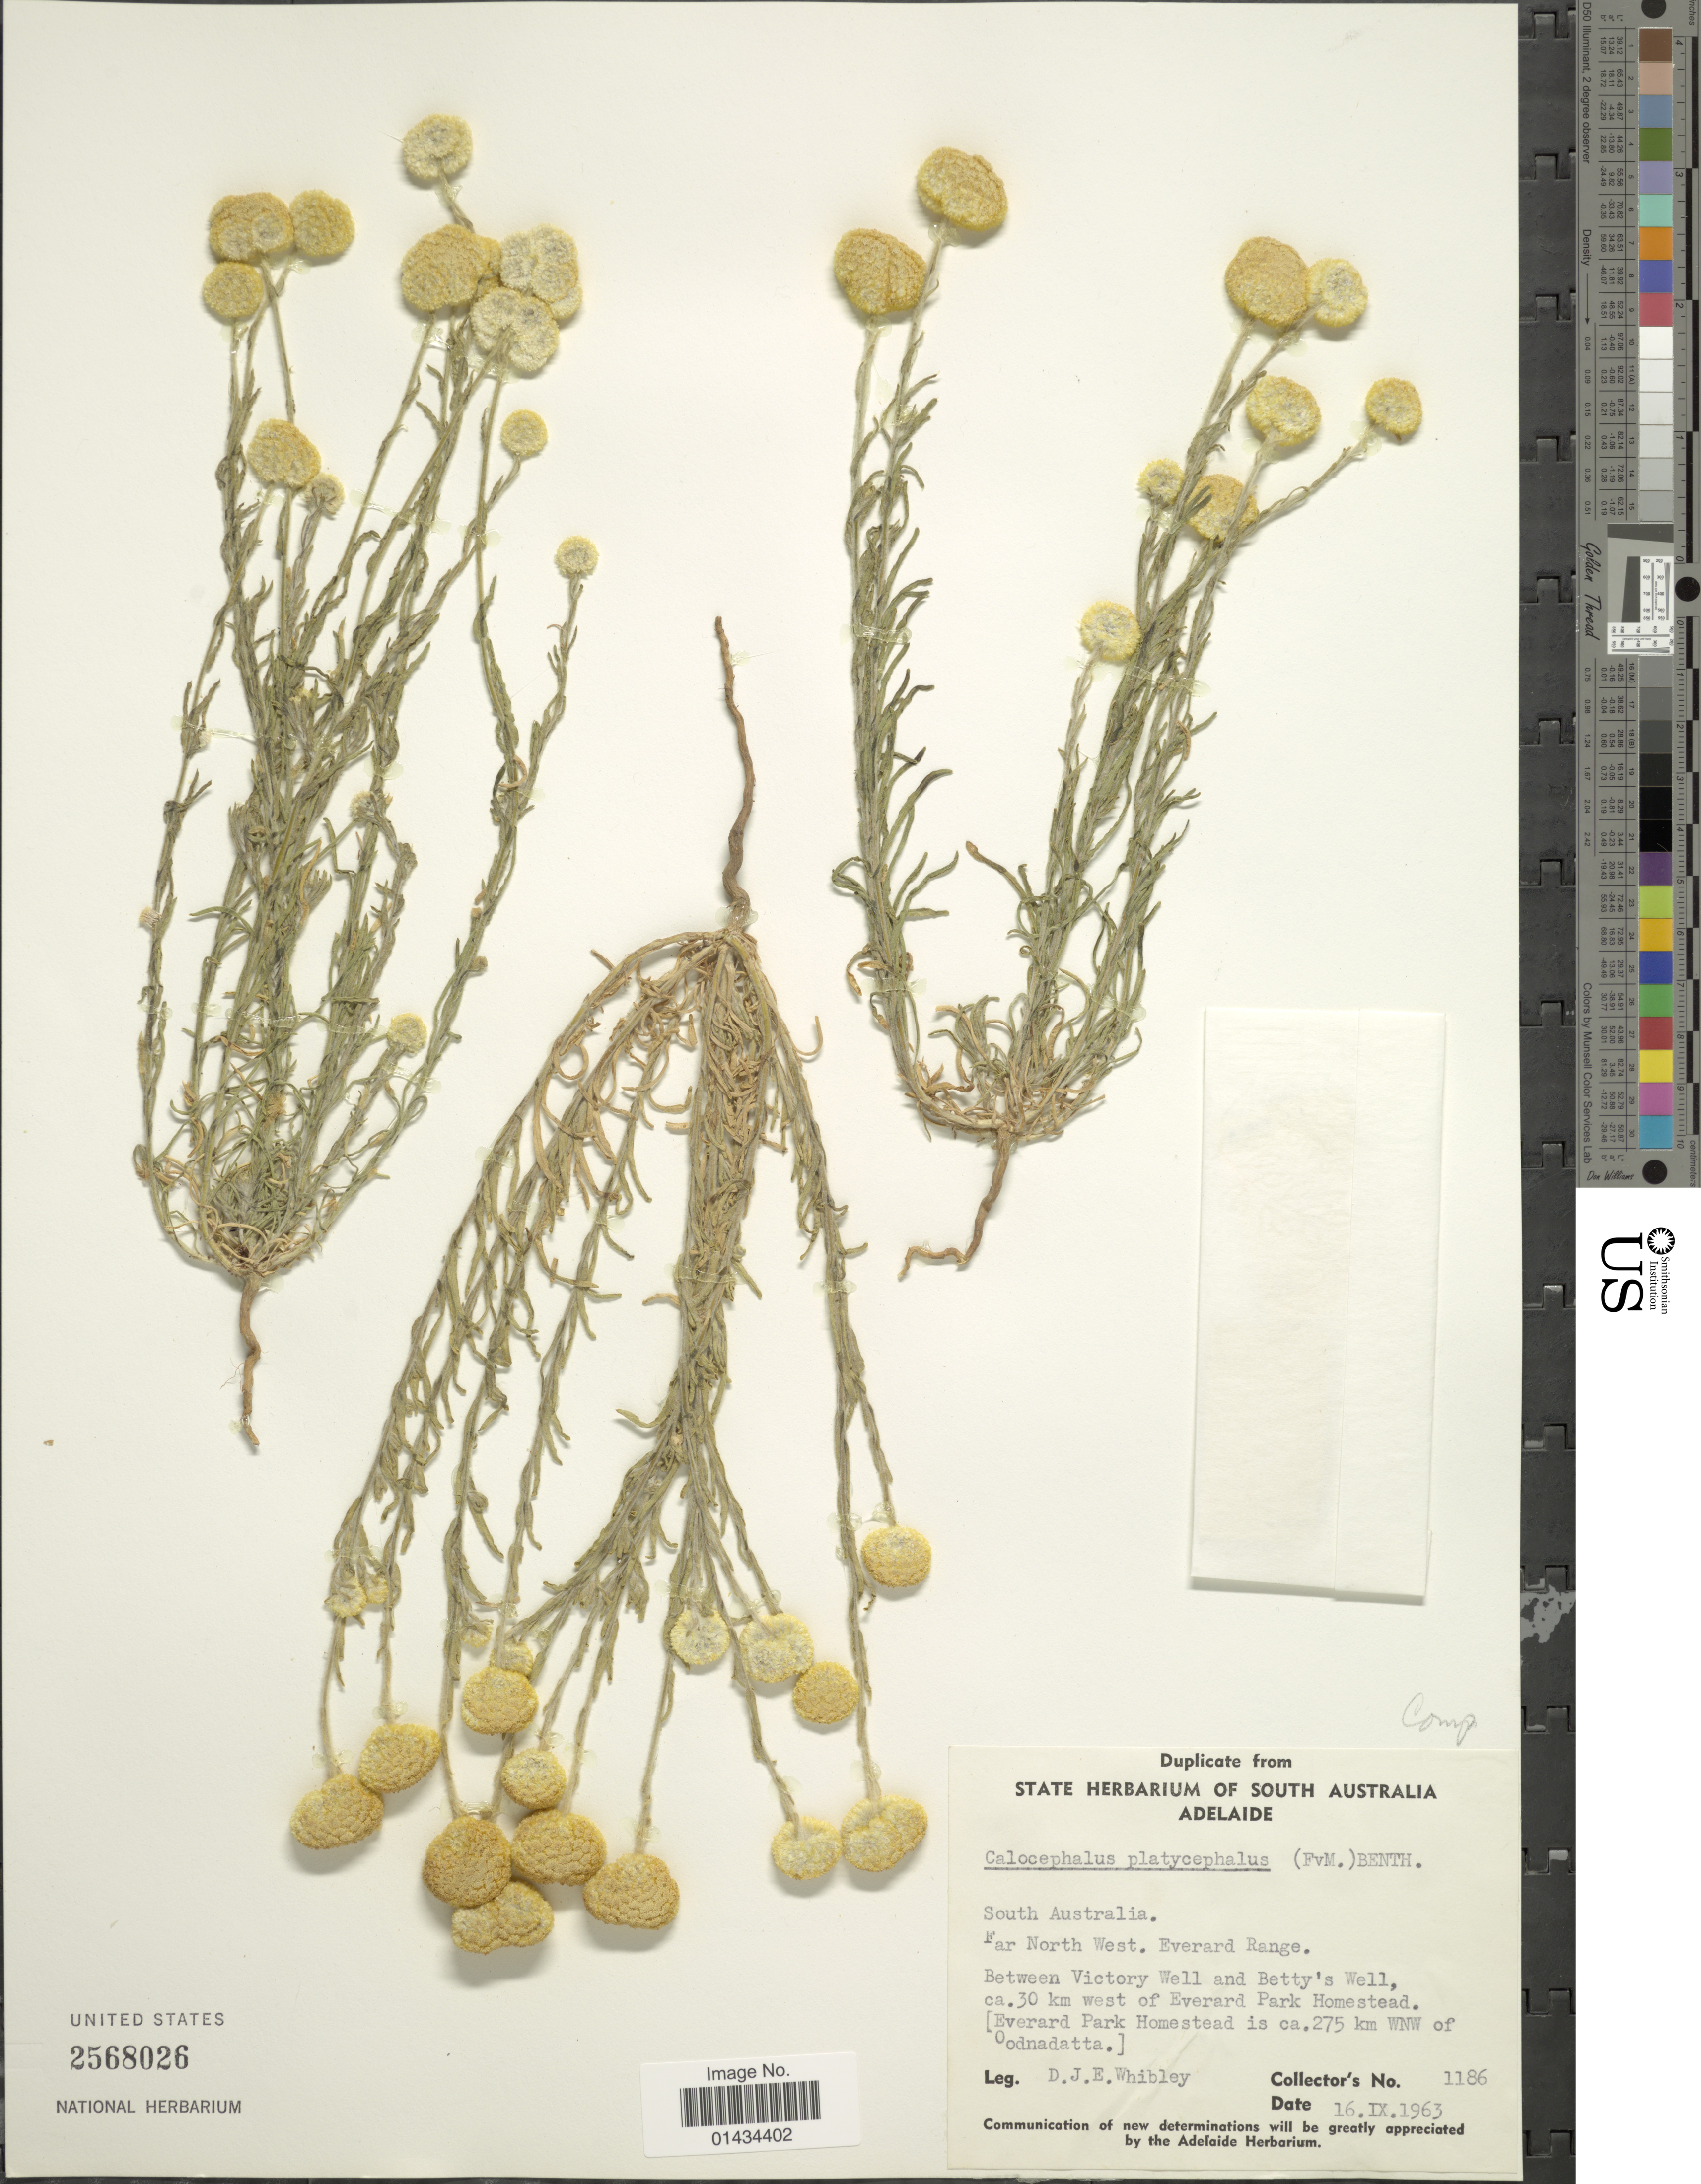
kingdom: Plantae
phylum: Tracheophyta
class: Magnoliopsida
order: Asterales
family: Asteraceae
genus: Calocephalus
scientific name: Calocephalus platycephalus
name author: (F. Muell.) Benth.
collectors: D. Whibley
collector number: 1186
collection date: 1963-09-16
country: Australia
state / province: South Australia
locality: Far North West, Everard Range, between Victory Well and Betty's Well, ca. 30 km west of Everard Park Homestead (Everard Park Homestead is ca. 275 km WNW of Oodnadatta)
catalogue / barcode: US 2568026